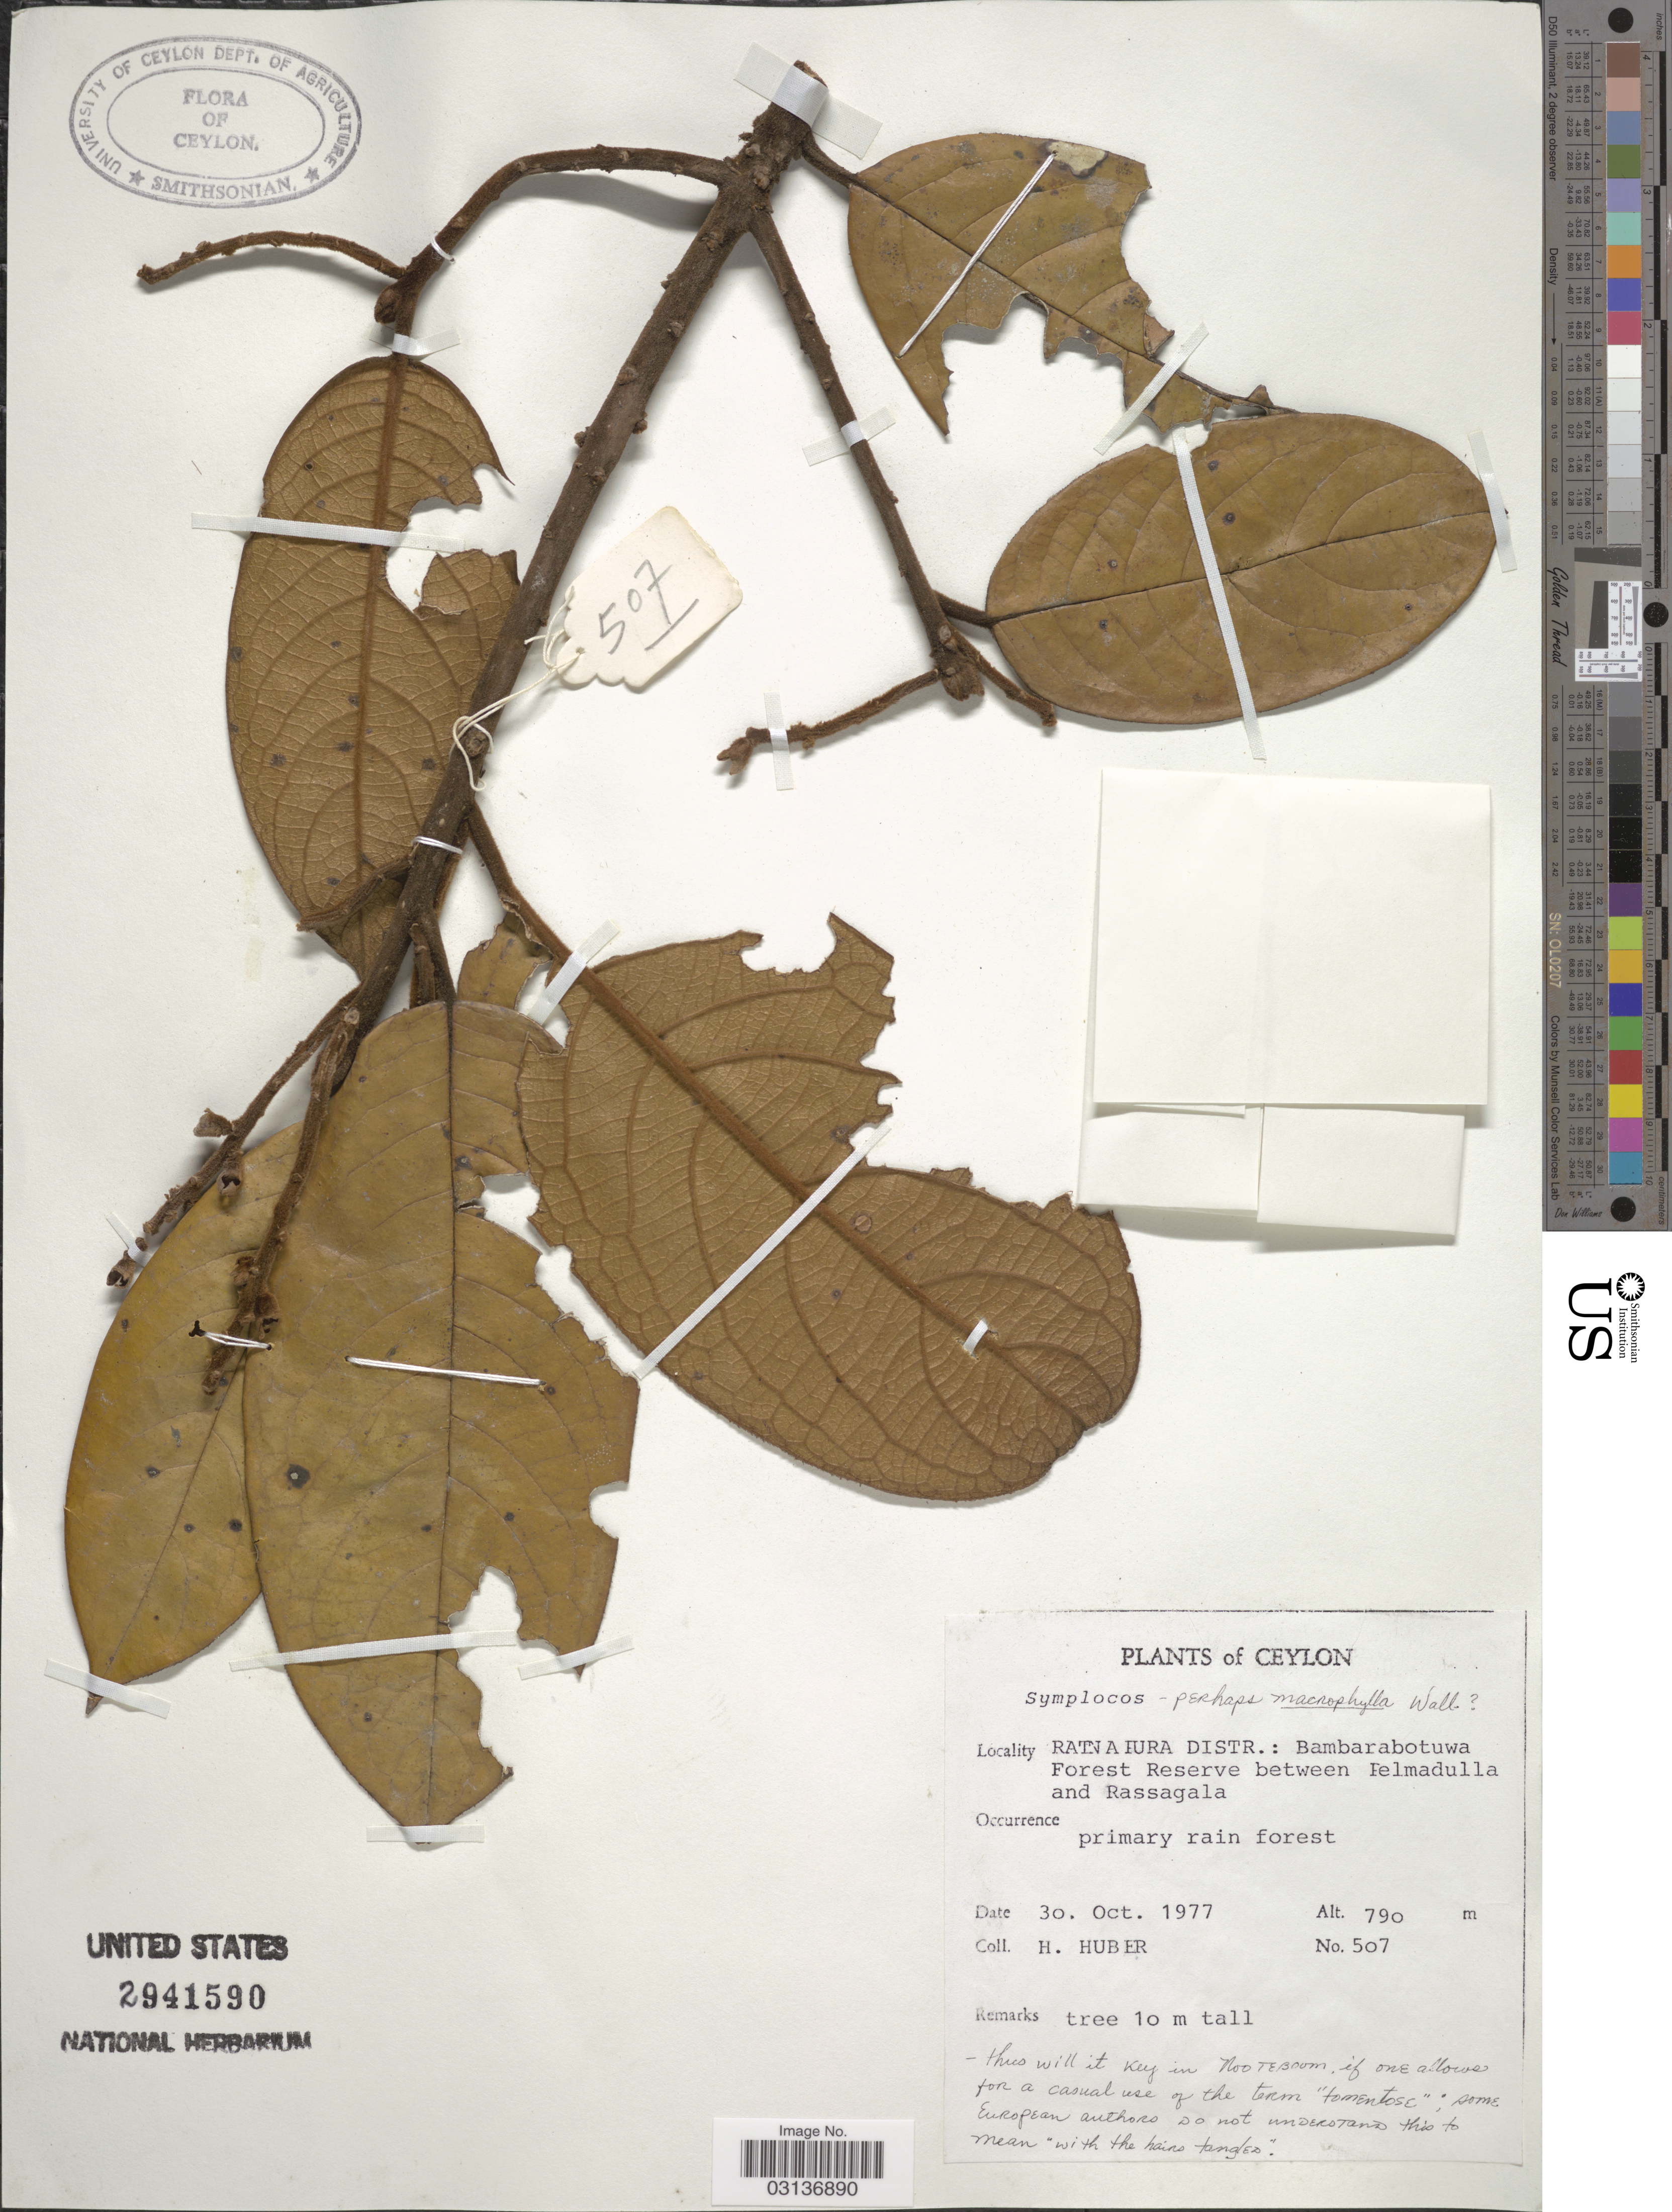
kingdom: Plantae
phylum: Tracheophyta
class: Magnoliopsida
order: Ericales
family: Symplocaceae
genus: Symplocos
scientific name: Symplocos macrophylla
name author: Wall. ex DC.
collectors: H. Huber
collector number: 507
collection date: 1977-10-30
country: Sri Lanka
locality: Ceylon. Ratnapura Distr.: Bambarabotuwa Forest Reserve between Pelmadulla [interpreted] and Rassagala.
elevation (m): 790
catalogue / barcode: US 2941590